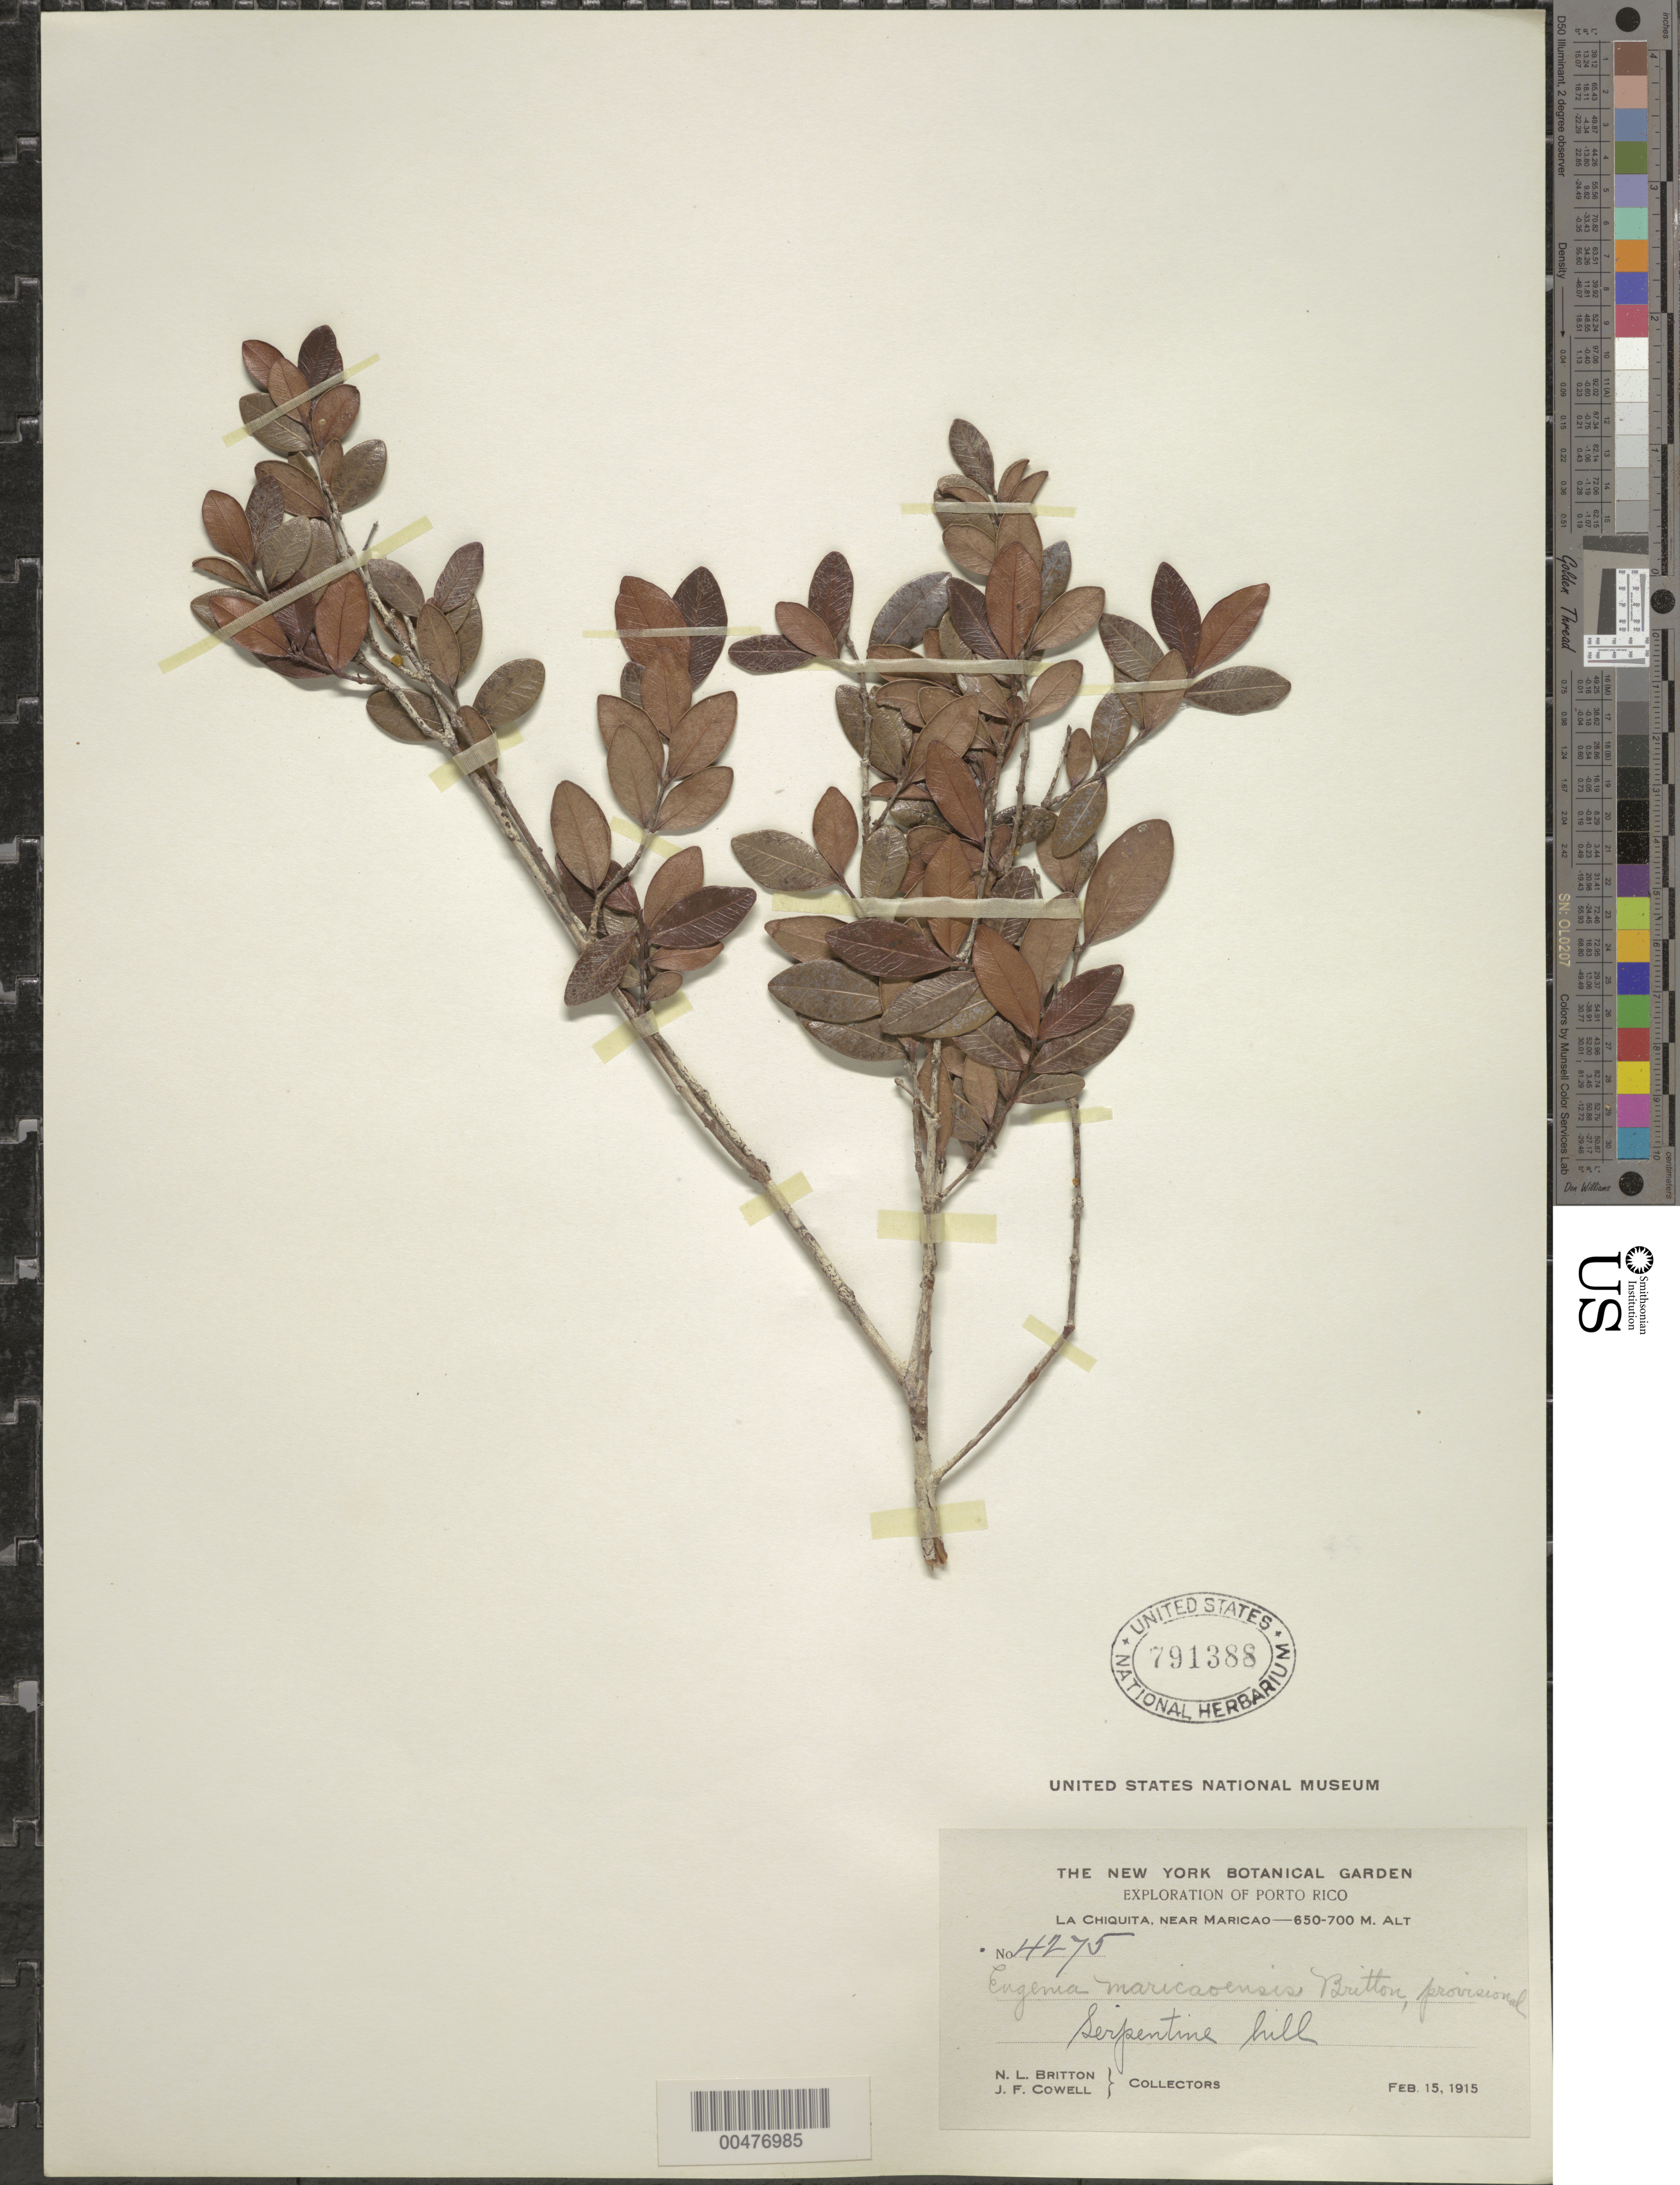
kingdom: Plantae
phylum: Tracheophyta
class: Magnoliopsida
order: Myrtales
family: Myrtaceae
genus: Eugenia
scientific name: Eugenia maricaoensis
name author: Britton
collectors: N. Britton & J. F. Cowell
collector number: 4275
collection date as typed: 15 Feb 1915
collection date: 1915-02-15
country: Puerto Rico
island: Greater Antilles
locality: La Chiquita, near Maricao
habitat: Serpentine hill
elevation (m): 650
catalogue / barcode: US 791388